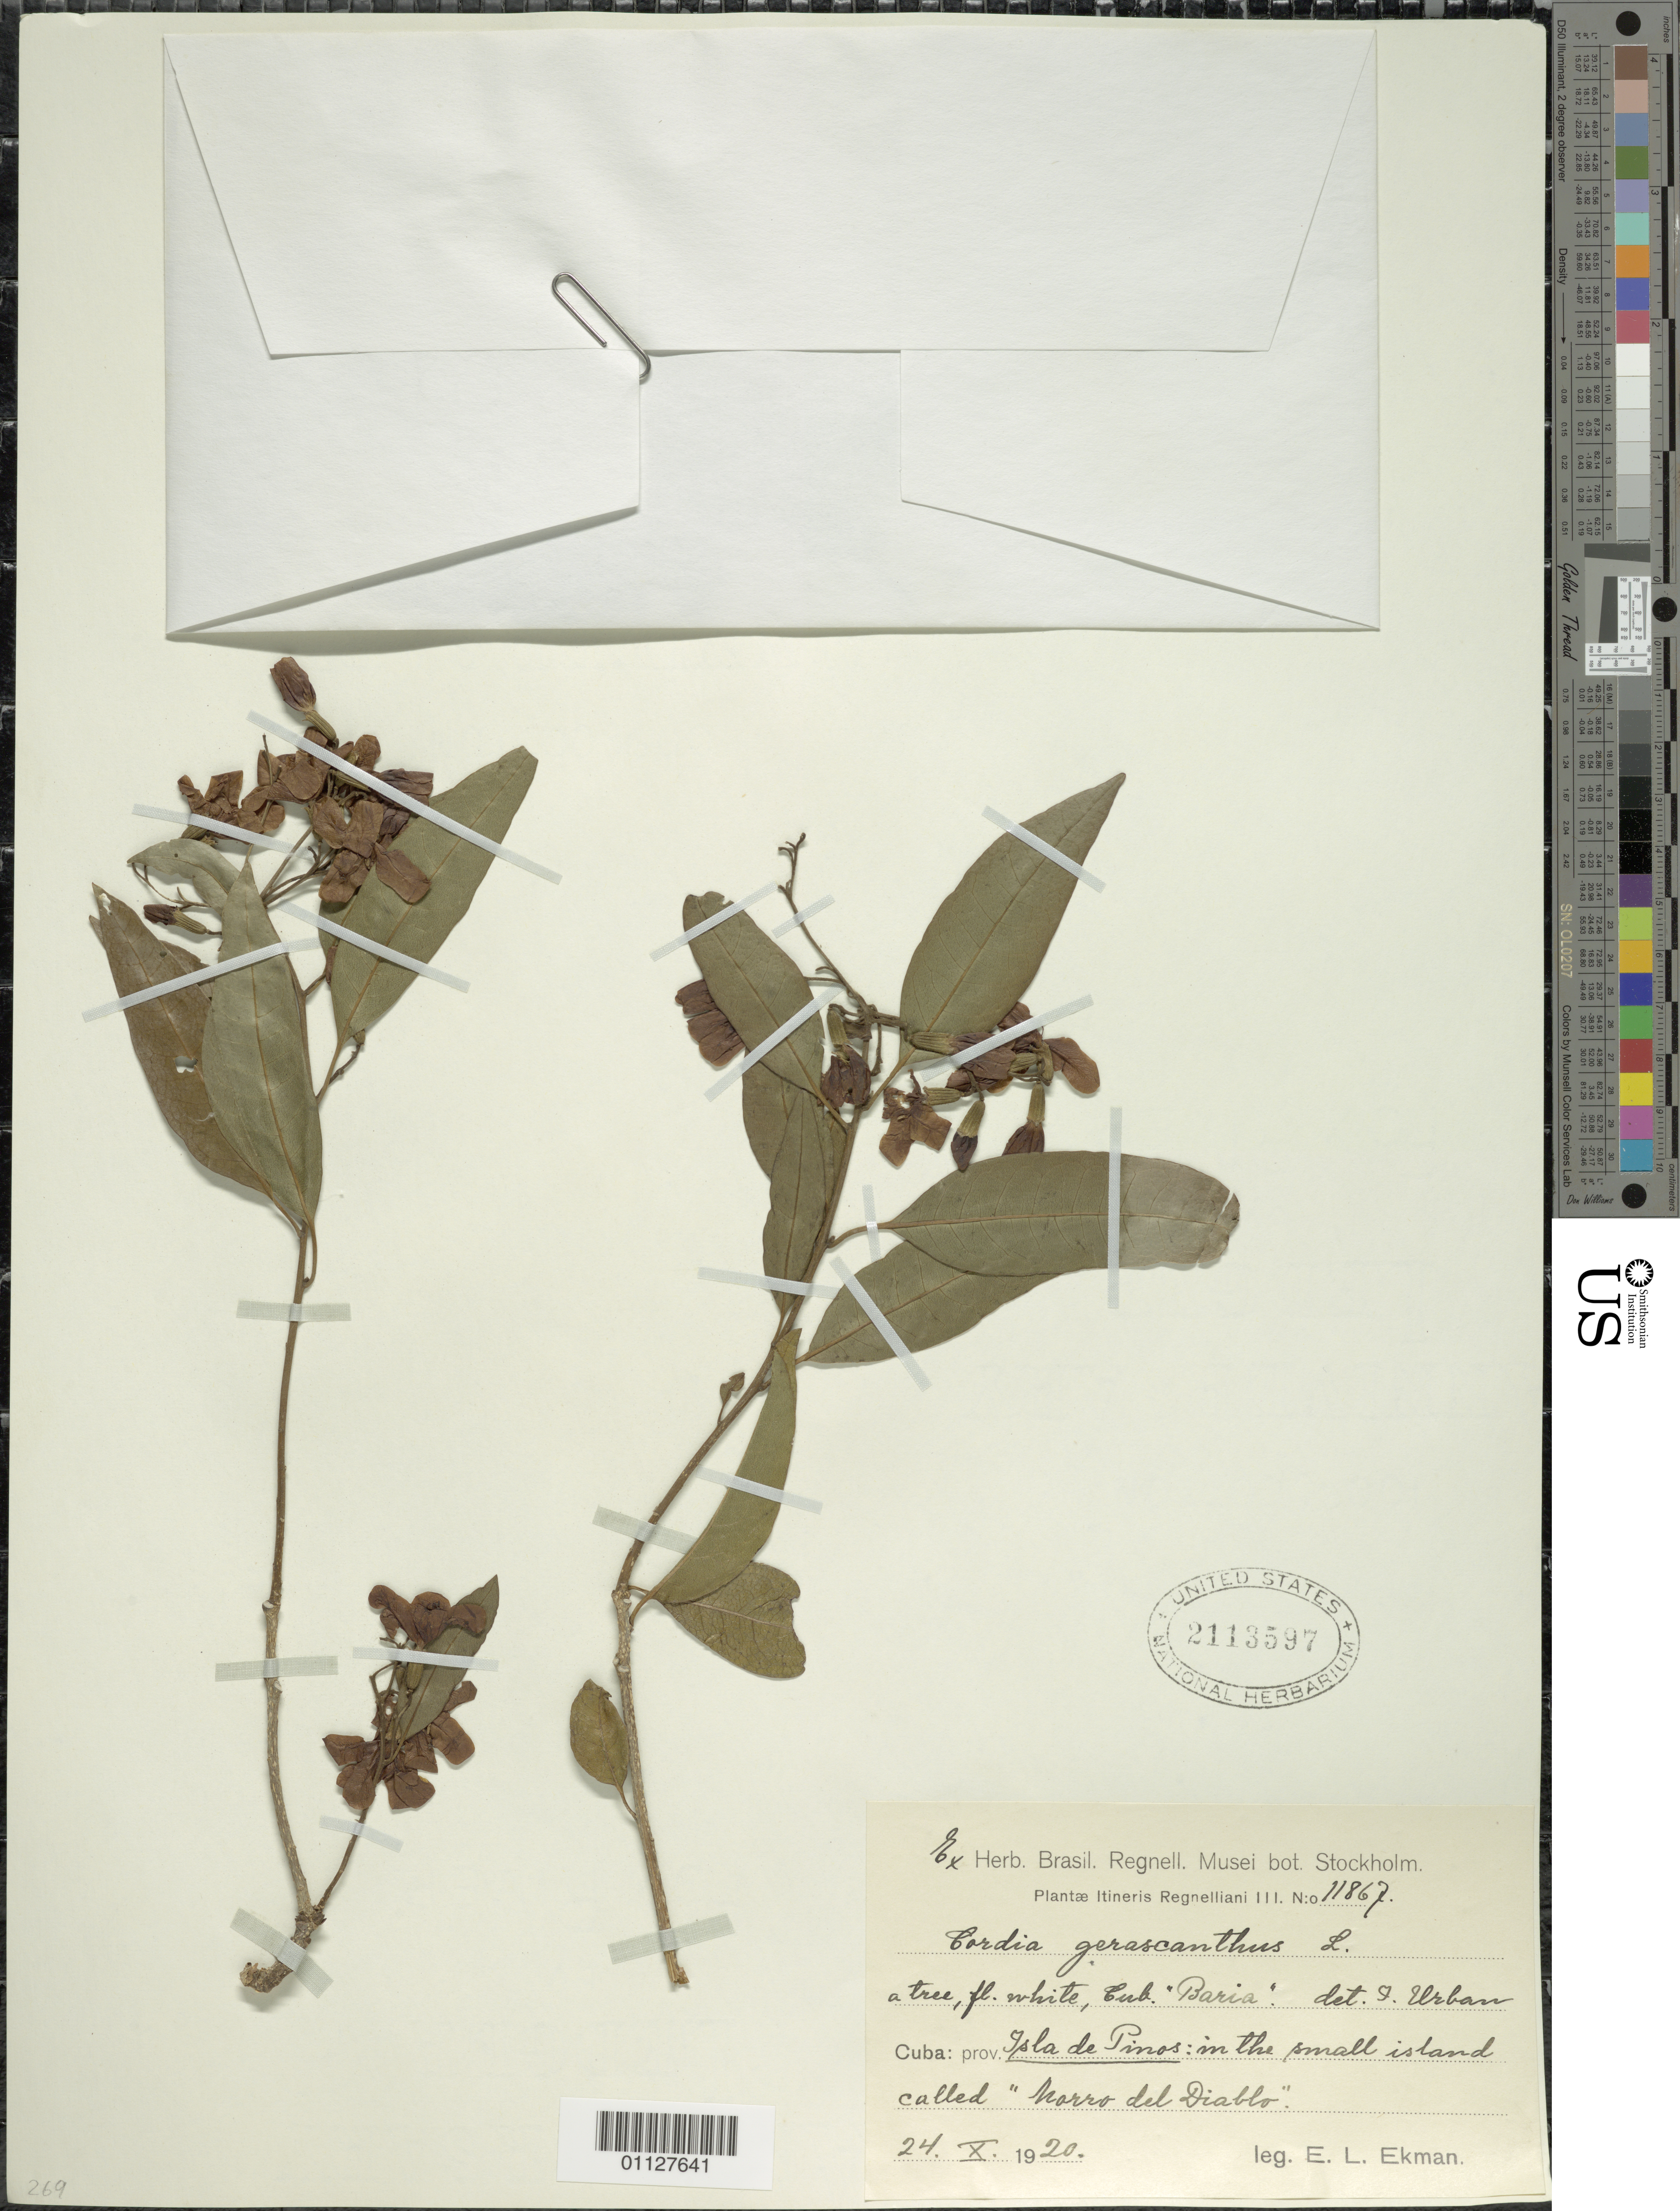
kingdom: Plantae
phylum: Tracheophyta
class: Magnoliopsida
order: Boraginales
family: Cordiaceae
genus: Cordia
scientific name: Cordia gerascanthus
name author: L.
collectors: E. L. Ekman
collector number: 11867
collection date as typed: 24 Oct 1920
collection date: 1920-10-24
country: Cuba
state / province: Isla de La Juventud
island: Isla de la Juventud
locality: In the small island called "Morro del Diablo "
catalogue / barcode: US 2113597